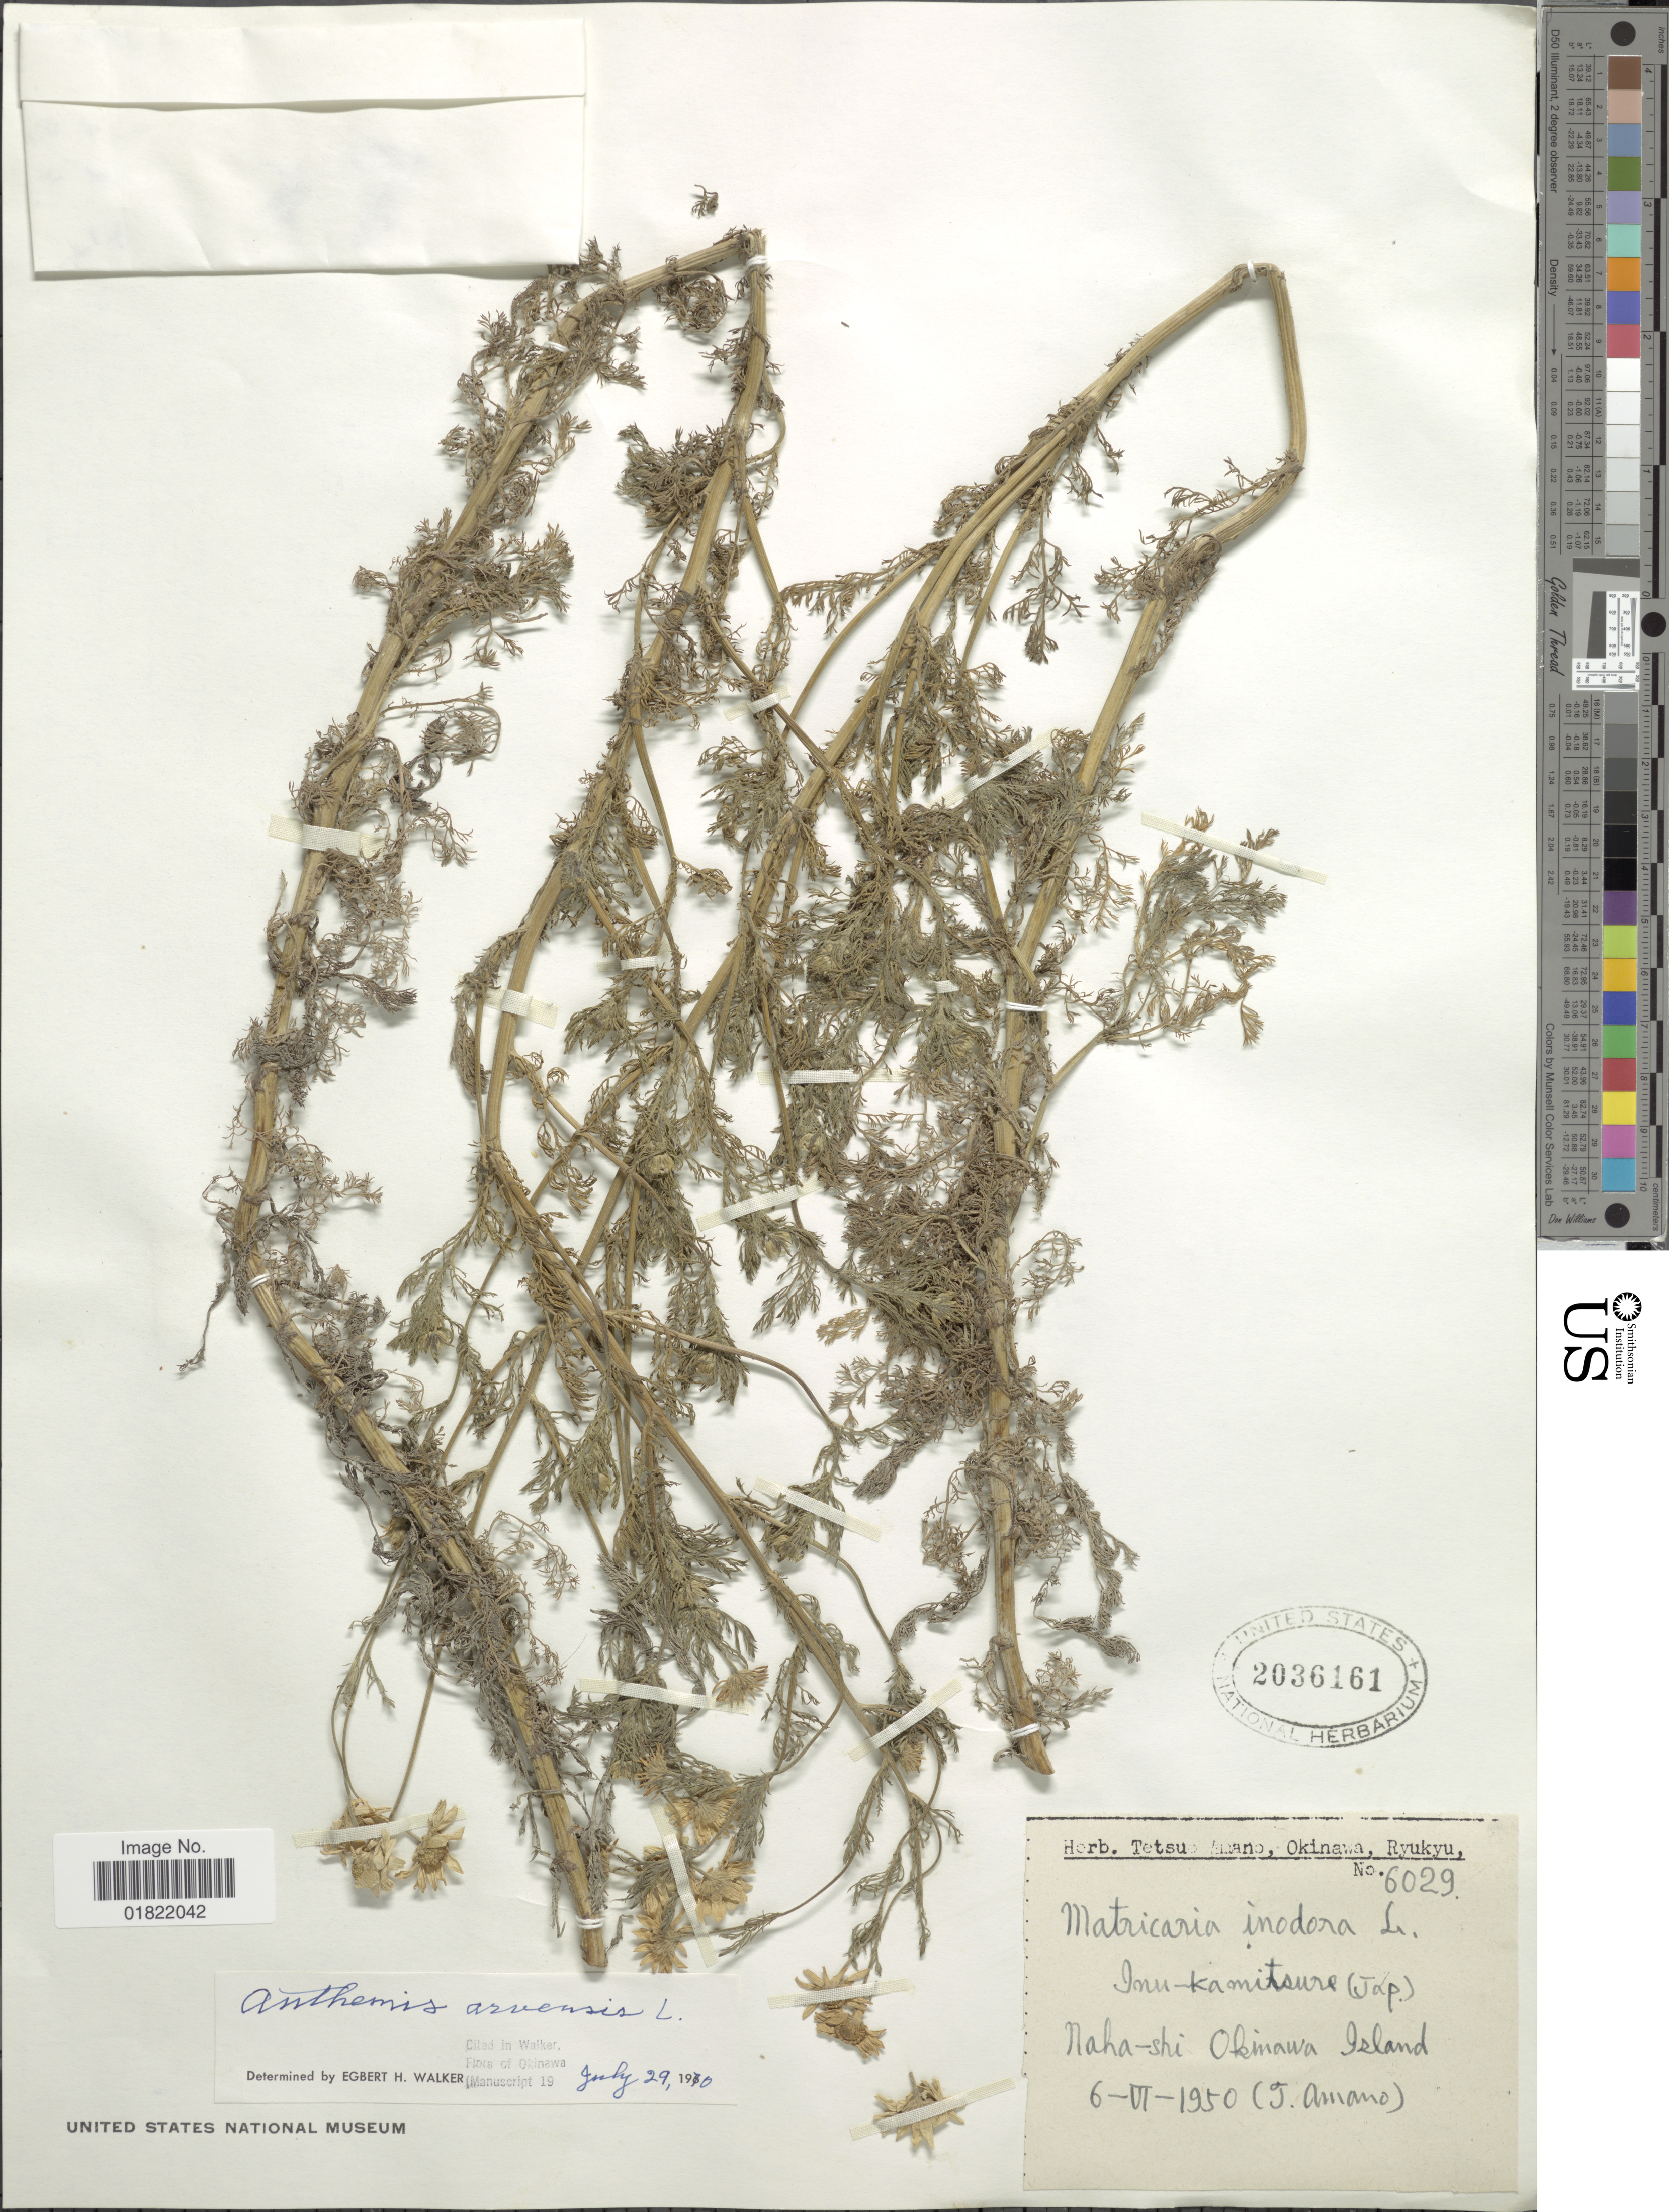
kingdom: Plantae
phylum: Tracheophyta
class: Magnoliopsida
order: Asterales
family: Asteraceae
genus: Anthemis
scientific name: Anthemis arvensis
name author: L.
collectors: T. Amano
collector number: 6029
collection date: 1950-06-06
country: Japan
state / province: Okinawa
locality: Naha-shi, Okinawa Island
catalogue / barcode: US 2036161